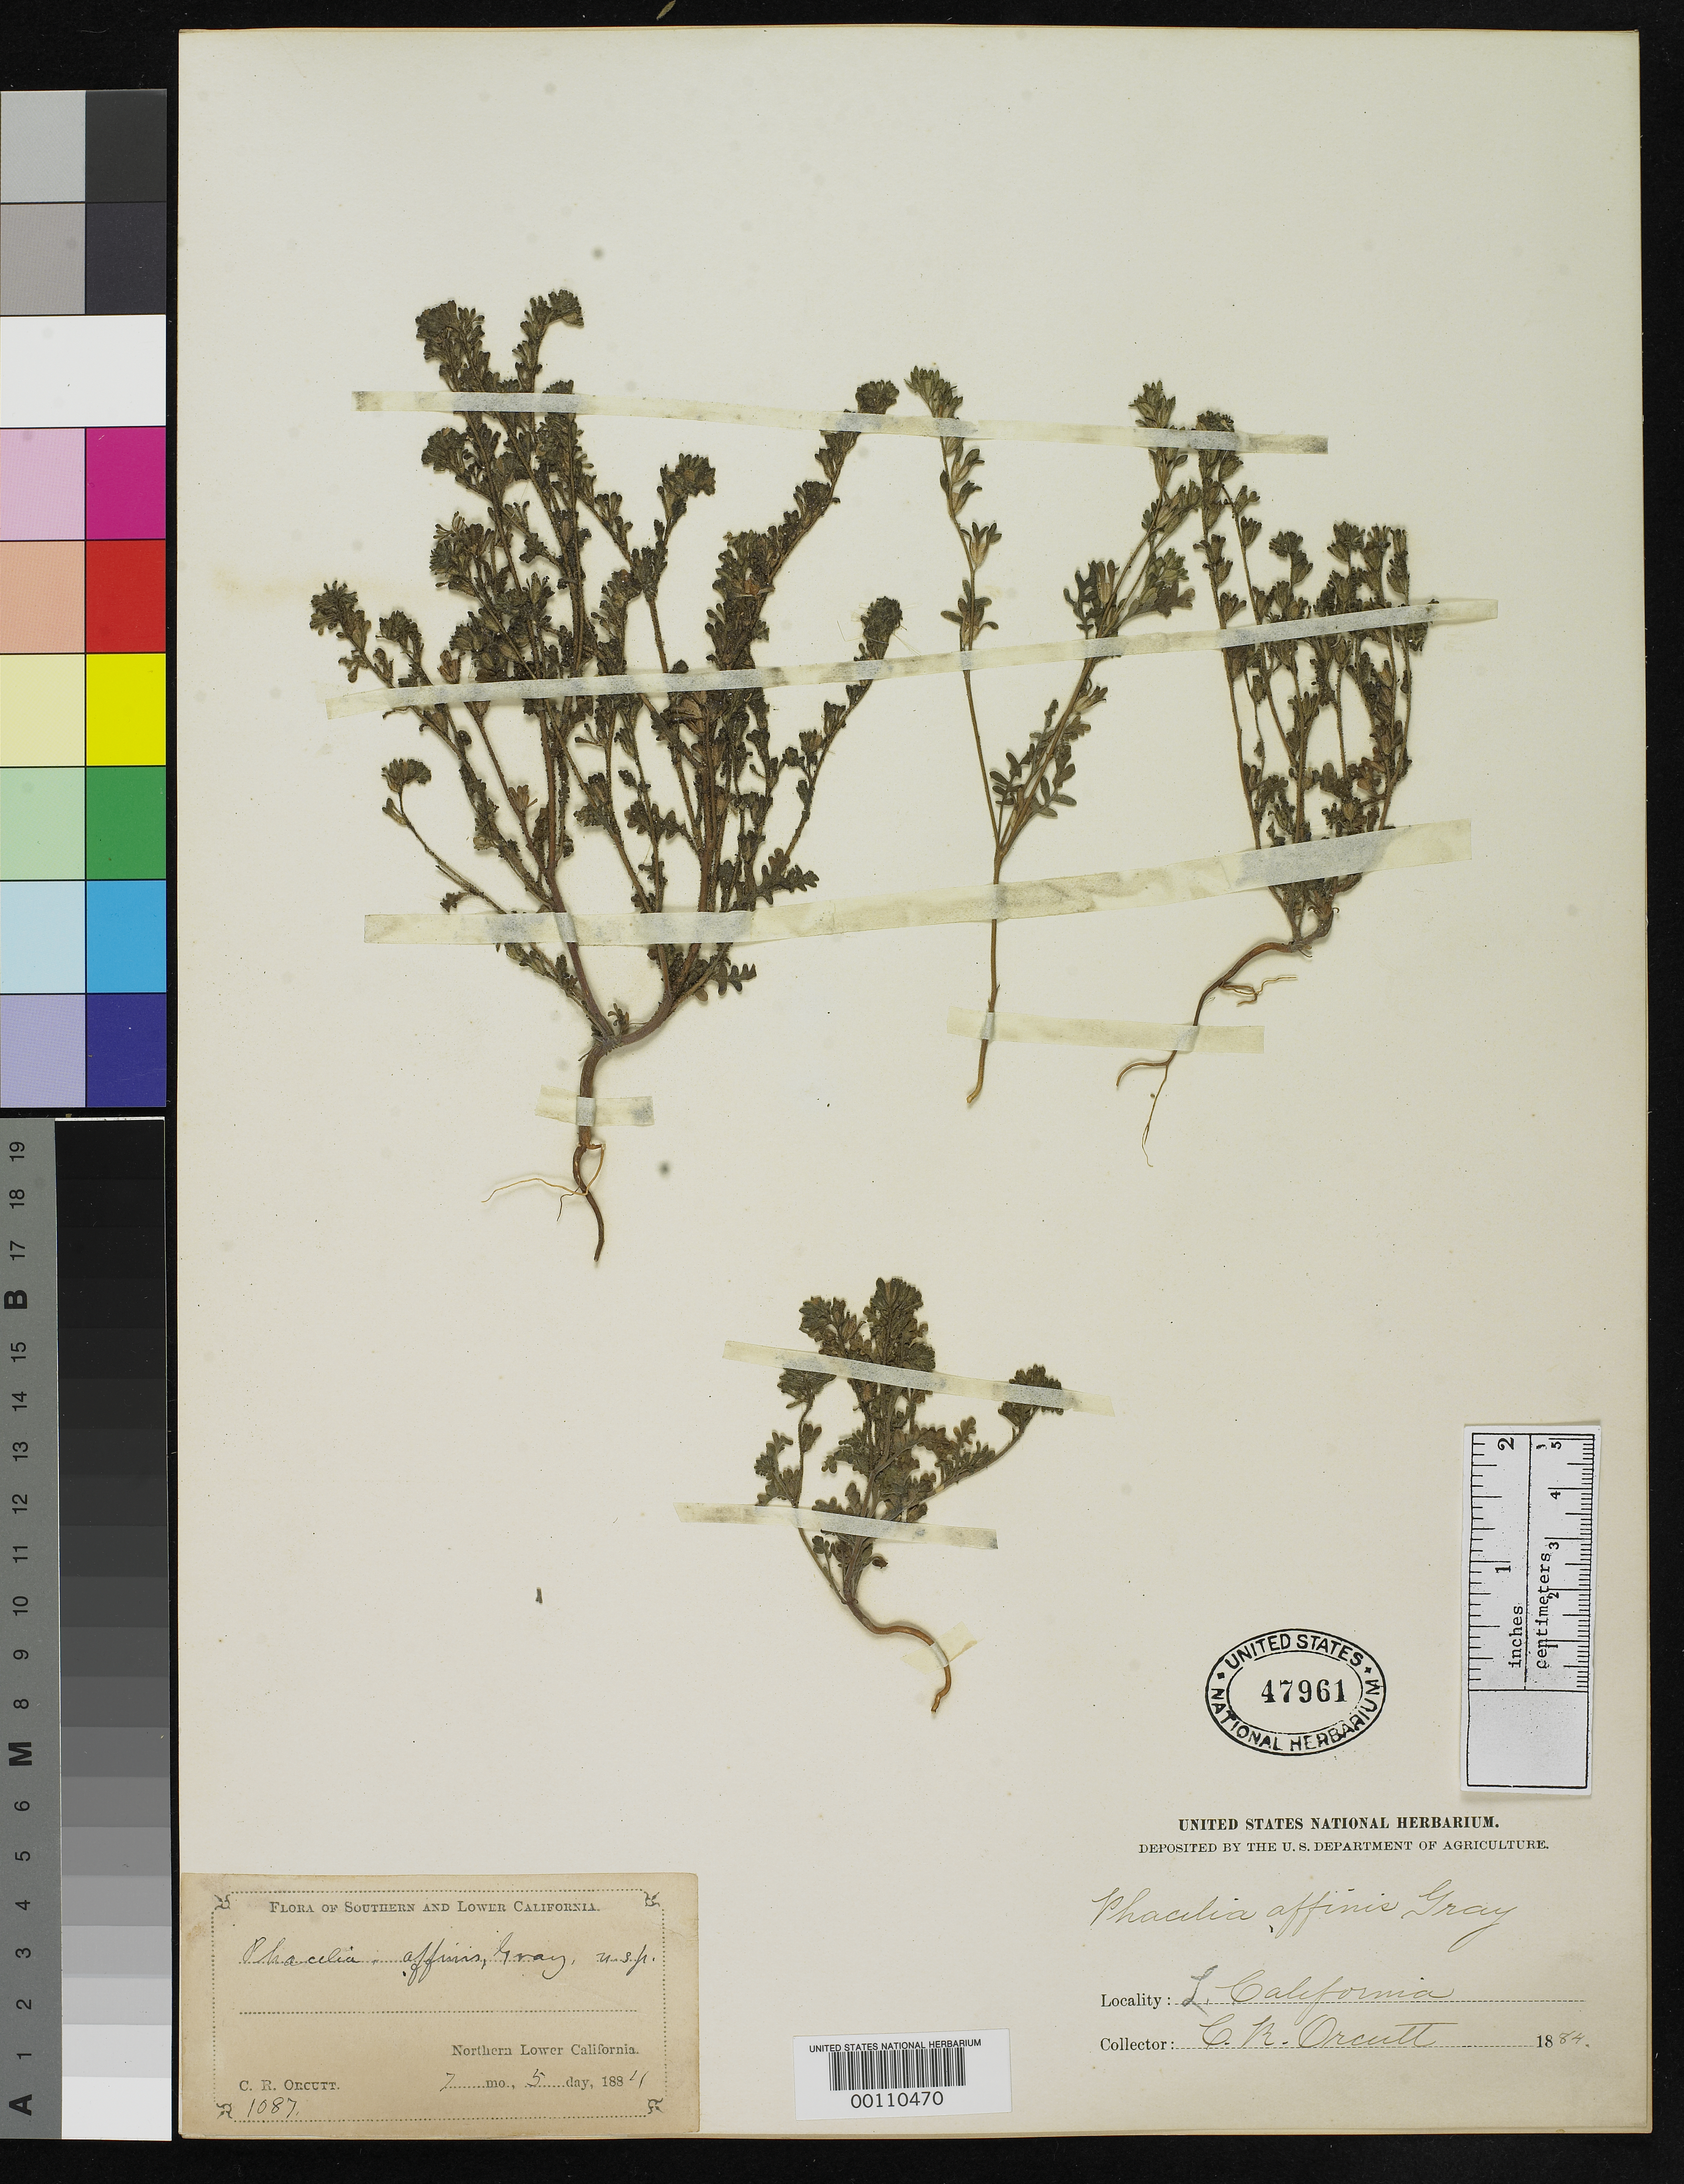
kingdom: Plantae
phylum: Tracheophyta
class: Magnoliopsida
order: Boraginales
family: Hydrophyllaceae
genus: Phacelia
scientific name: Phacelia affinis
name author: A. Gray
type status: Type Collection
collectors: C. R. Orcutt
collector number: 1087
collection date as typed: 05 Jul 1884 to 06 Jul 1884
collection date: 1884-07-05/1884-07-06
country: Mexico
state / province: Baja California Norte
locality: Just below U.S. border.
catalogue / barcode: US 47961